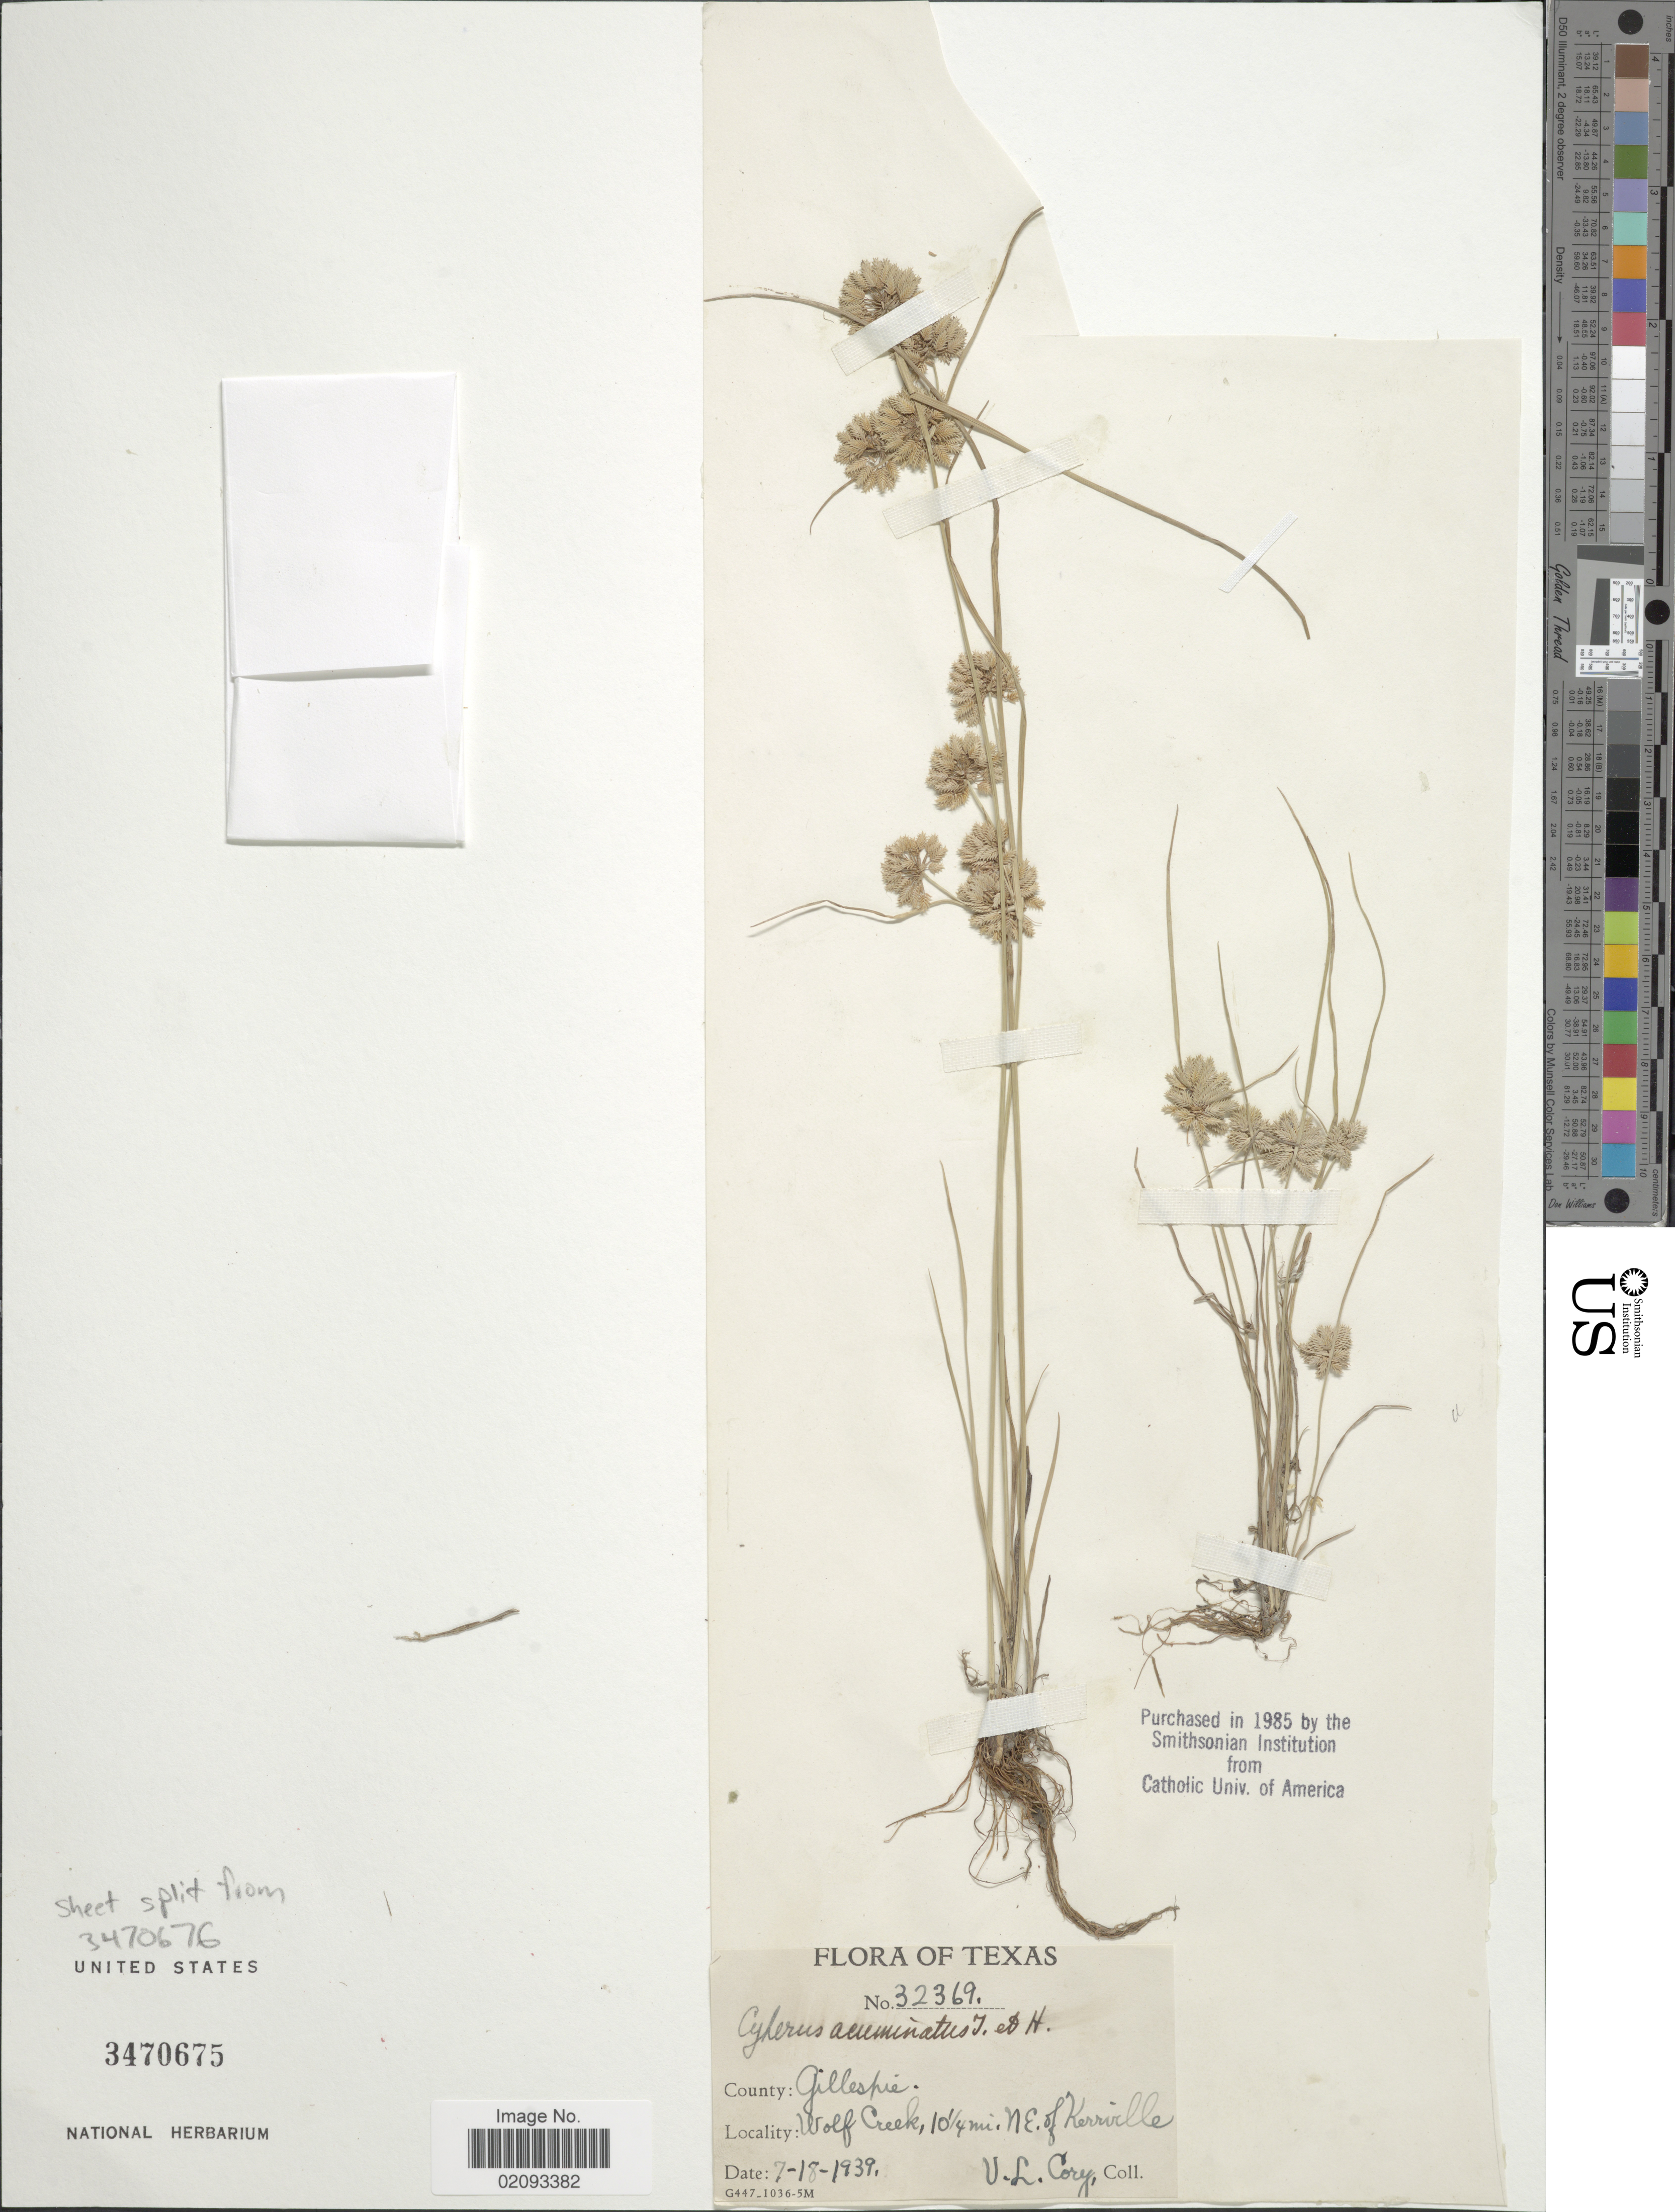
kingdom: Plantae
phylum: Tracheophyta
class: Liliopsida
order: Poales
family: Cyperaceae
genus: Cyperus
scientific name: Cyperus acuminatus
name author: Torr. & Hook.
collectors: V. Cory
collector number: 32369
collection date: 1939-07-18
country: United States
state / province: Texas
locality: County: Gillespie. Wolf Creek, 10¼ mi. NE. of Kerrville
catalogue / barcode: US 3470675